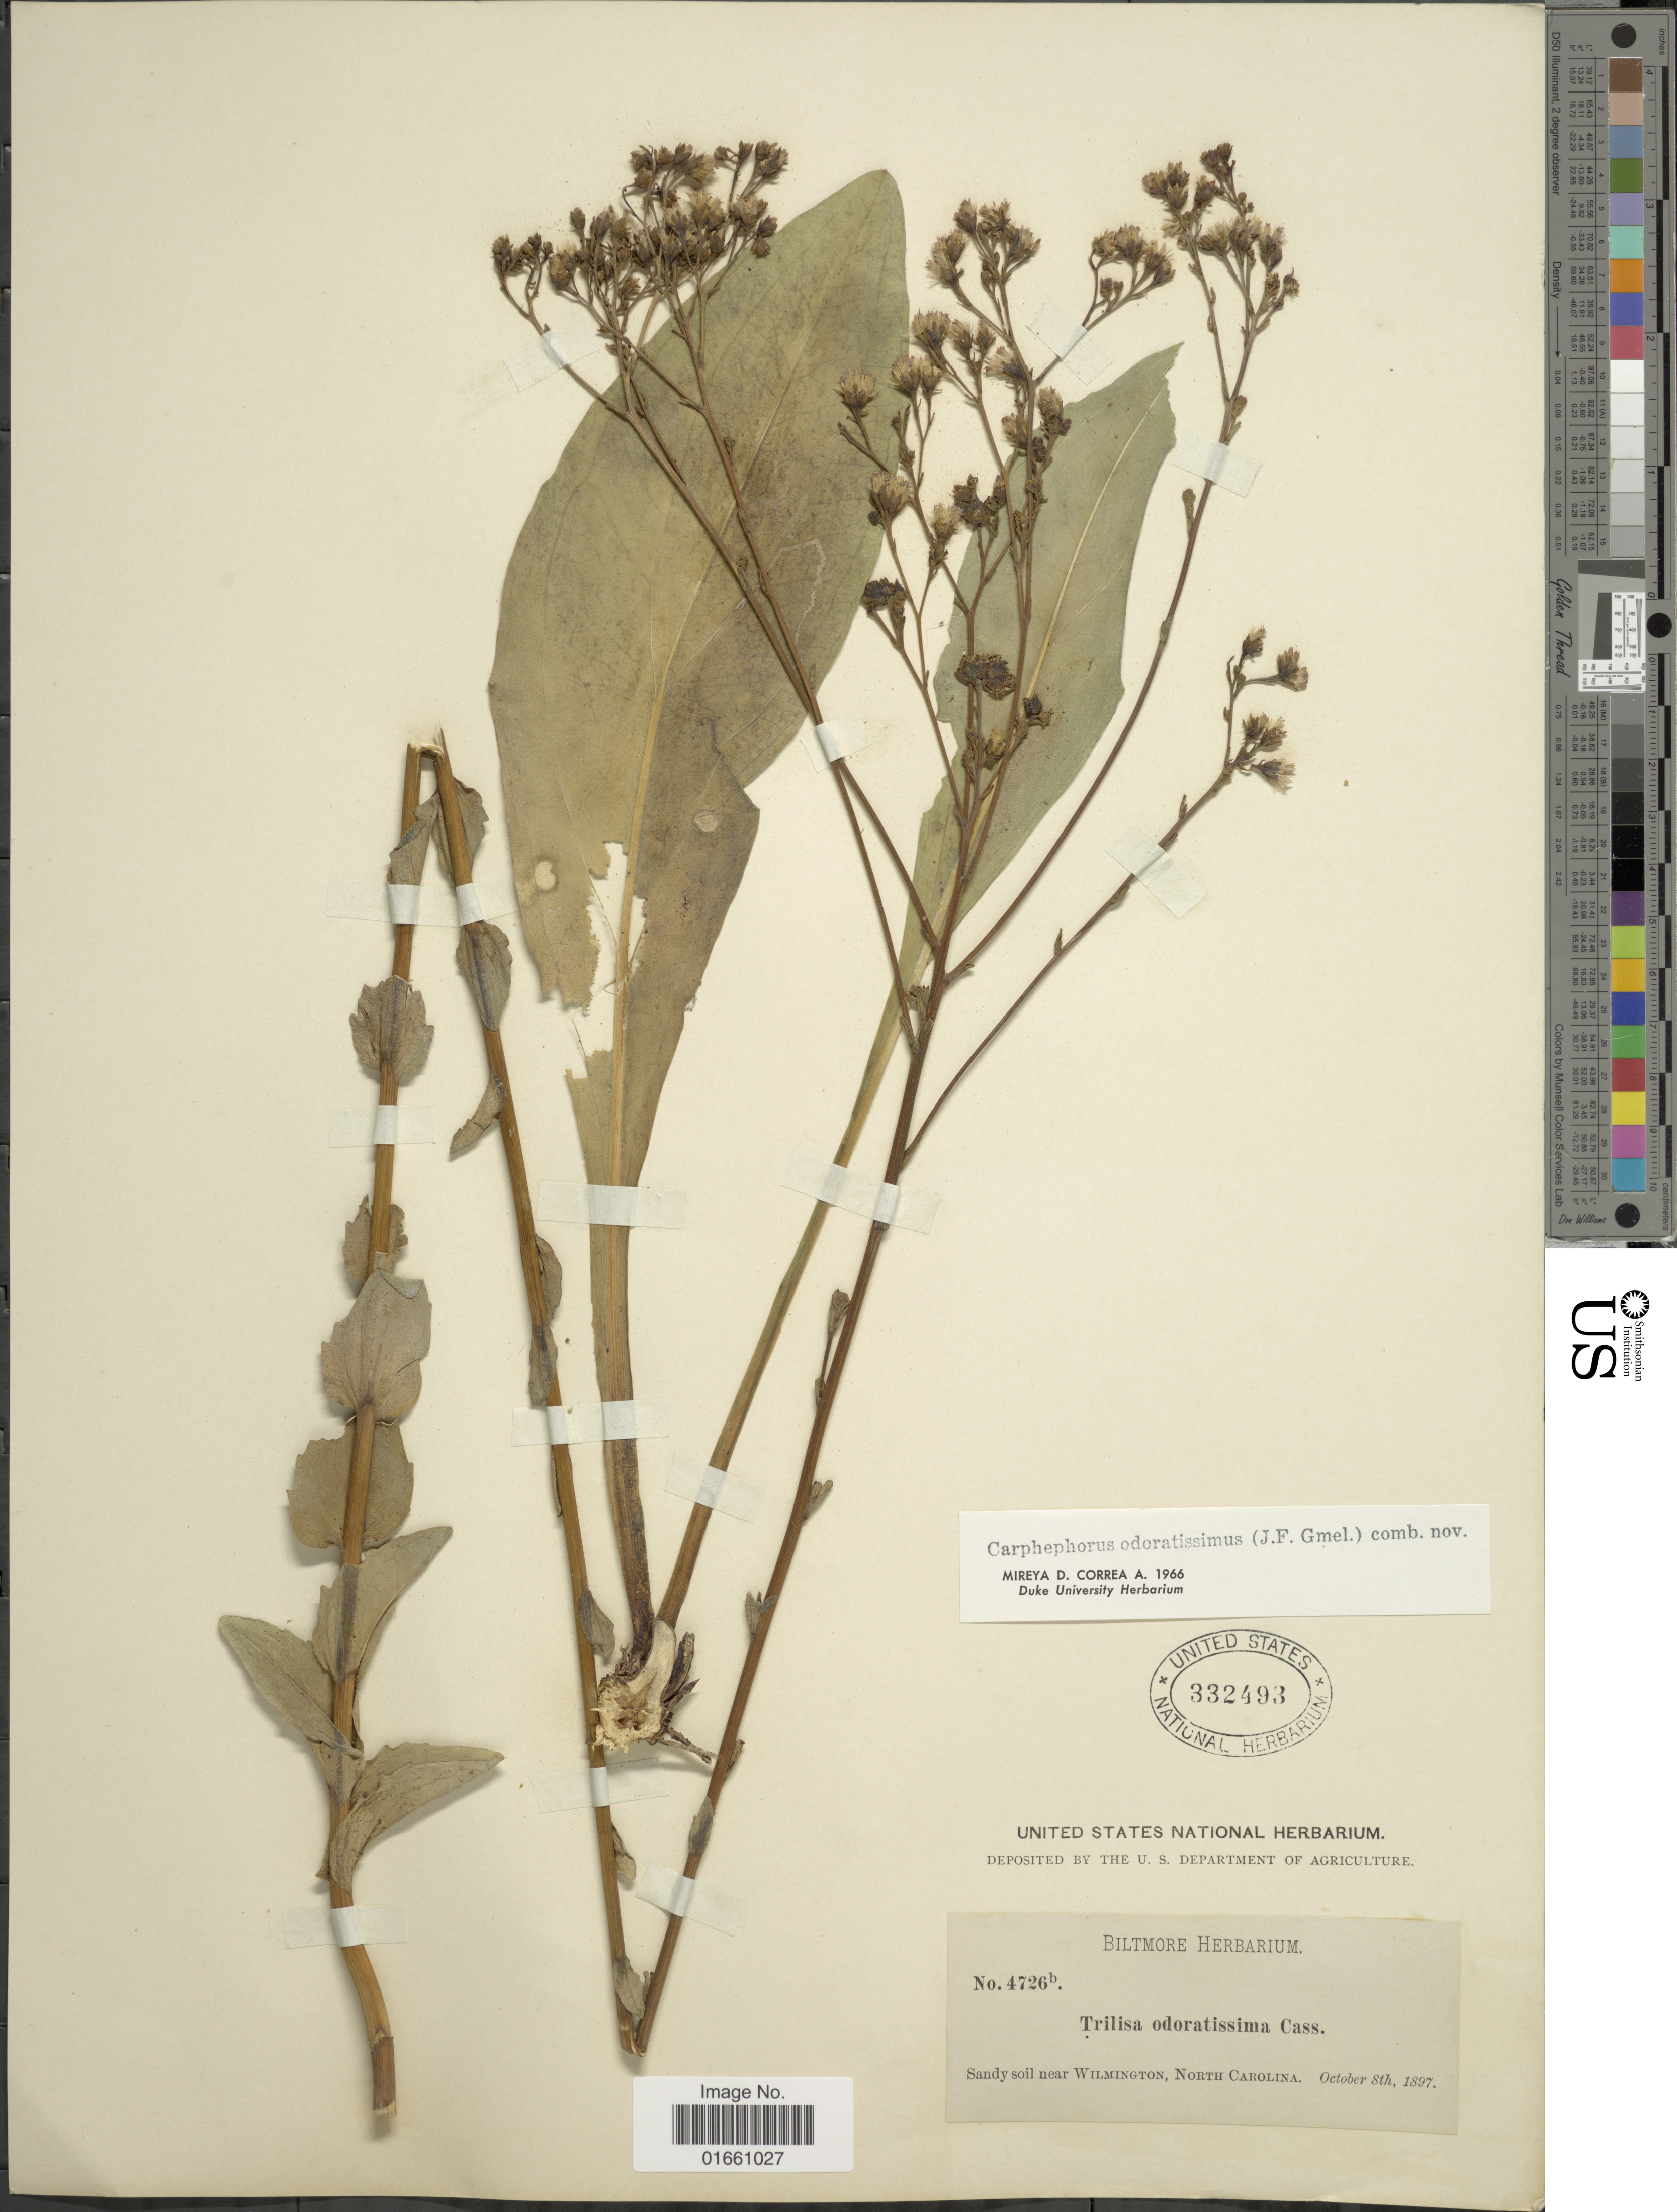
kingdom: Plantae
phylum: Tracheophyta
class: Magnoliopsida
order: Asterales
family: Asteraceae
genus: Trilisa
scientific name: Trilisa odoratissima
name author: (J.F. Gmel.) Cass.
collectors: ex herb. Biltmore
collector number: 4726b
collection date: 1897-10-08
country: United States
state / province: North Carolina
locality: Sandy soil near Wilmington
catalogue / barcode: US 332493